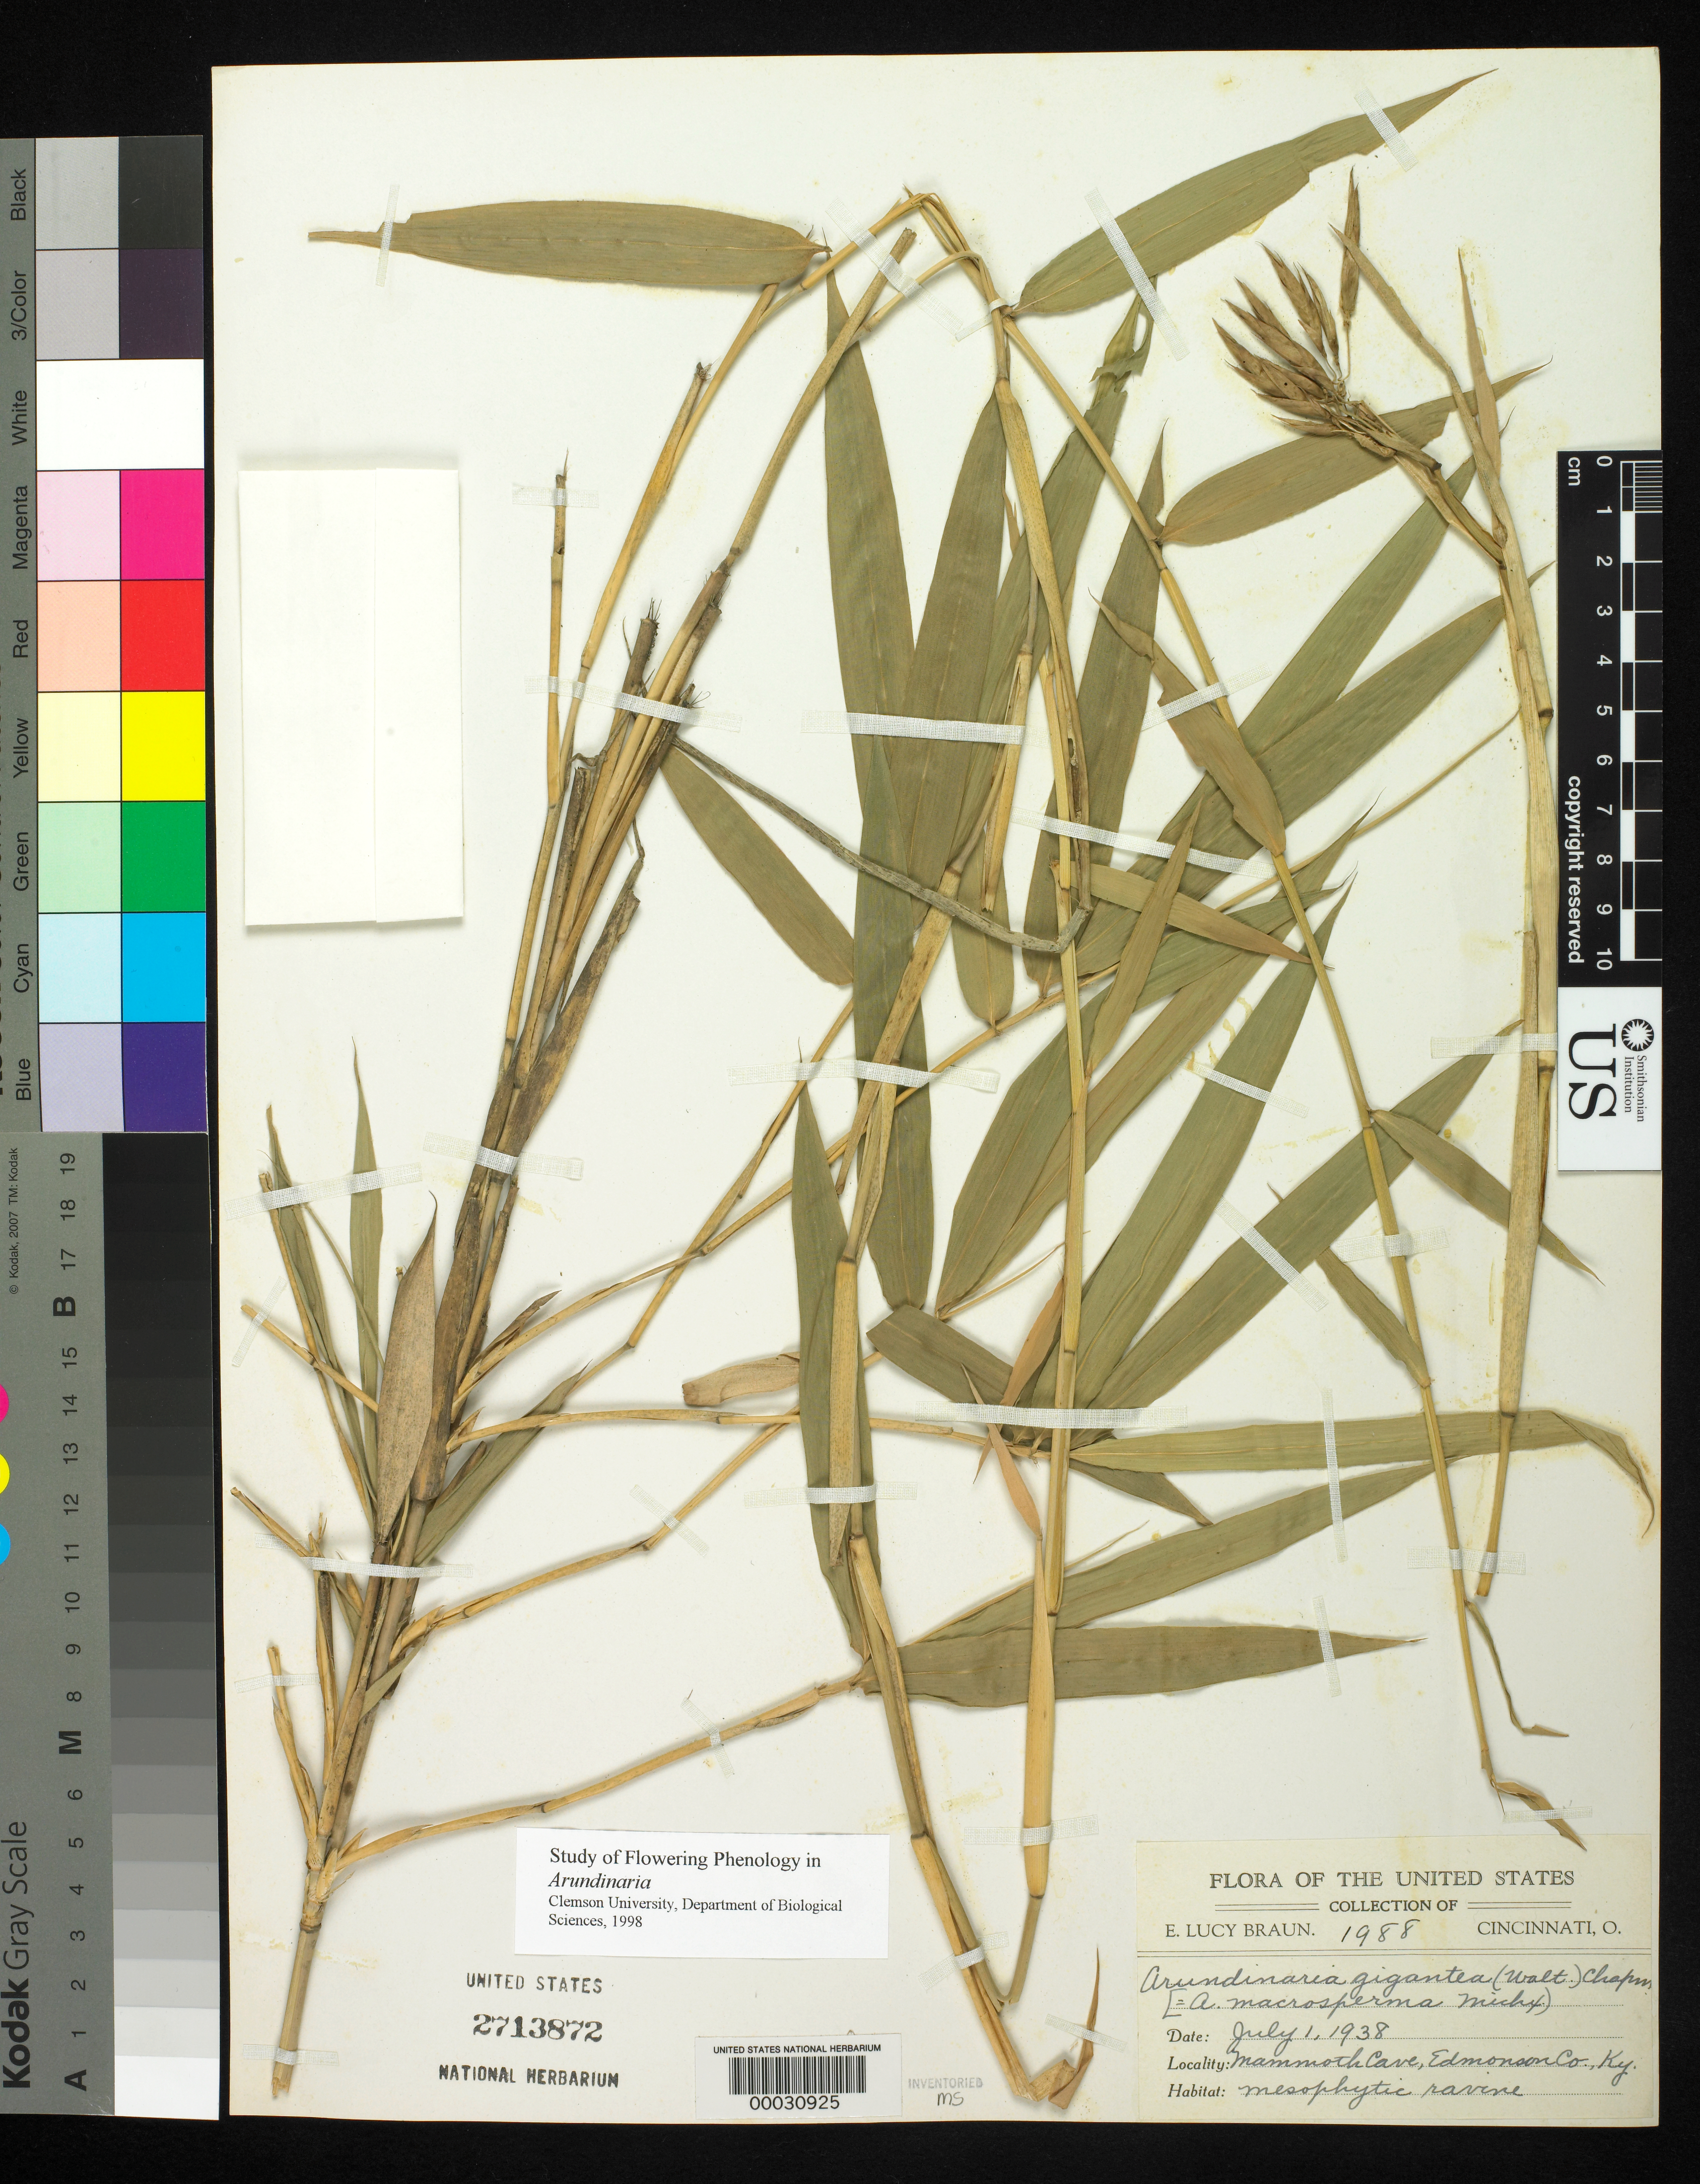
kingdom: Plantae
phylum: Tracheophyta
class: Liliopsida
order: Poales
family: Poaceae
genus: Arundinaria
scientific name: Arundinaria gigantea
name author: (Walter) Muhl.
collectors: E. L. Braun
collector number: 1988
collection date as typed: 01 Jul 1938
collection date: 1938-07-01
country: United States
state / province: Kentucky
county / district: Edmonson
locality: Mammoth cave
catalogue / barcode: US 2713872